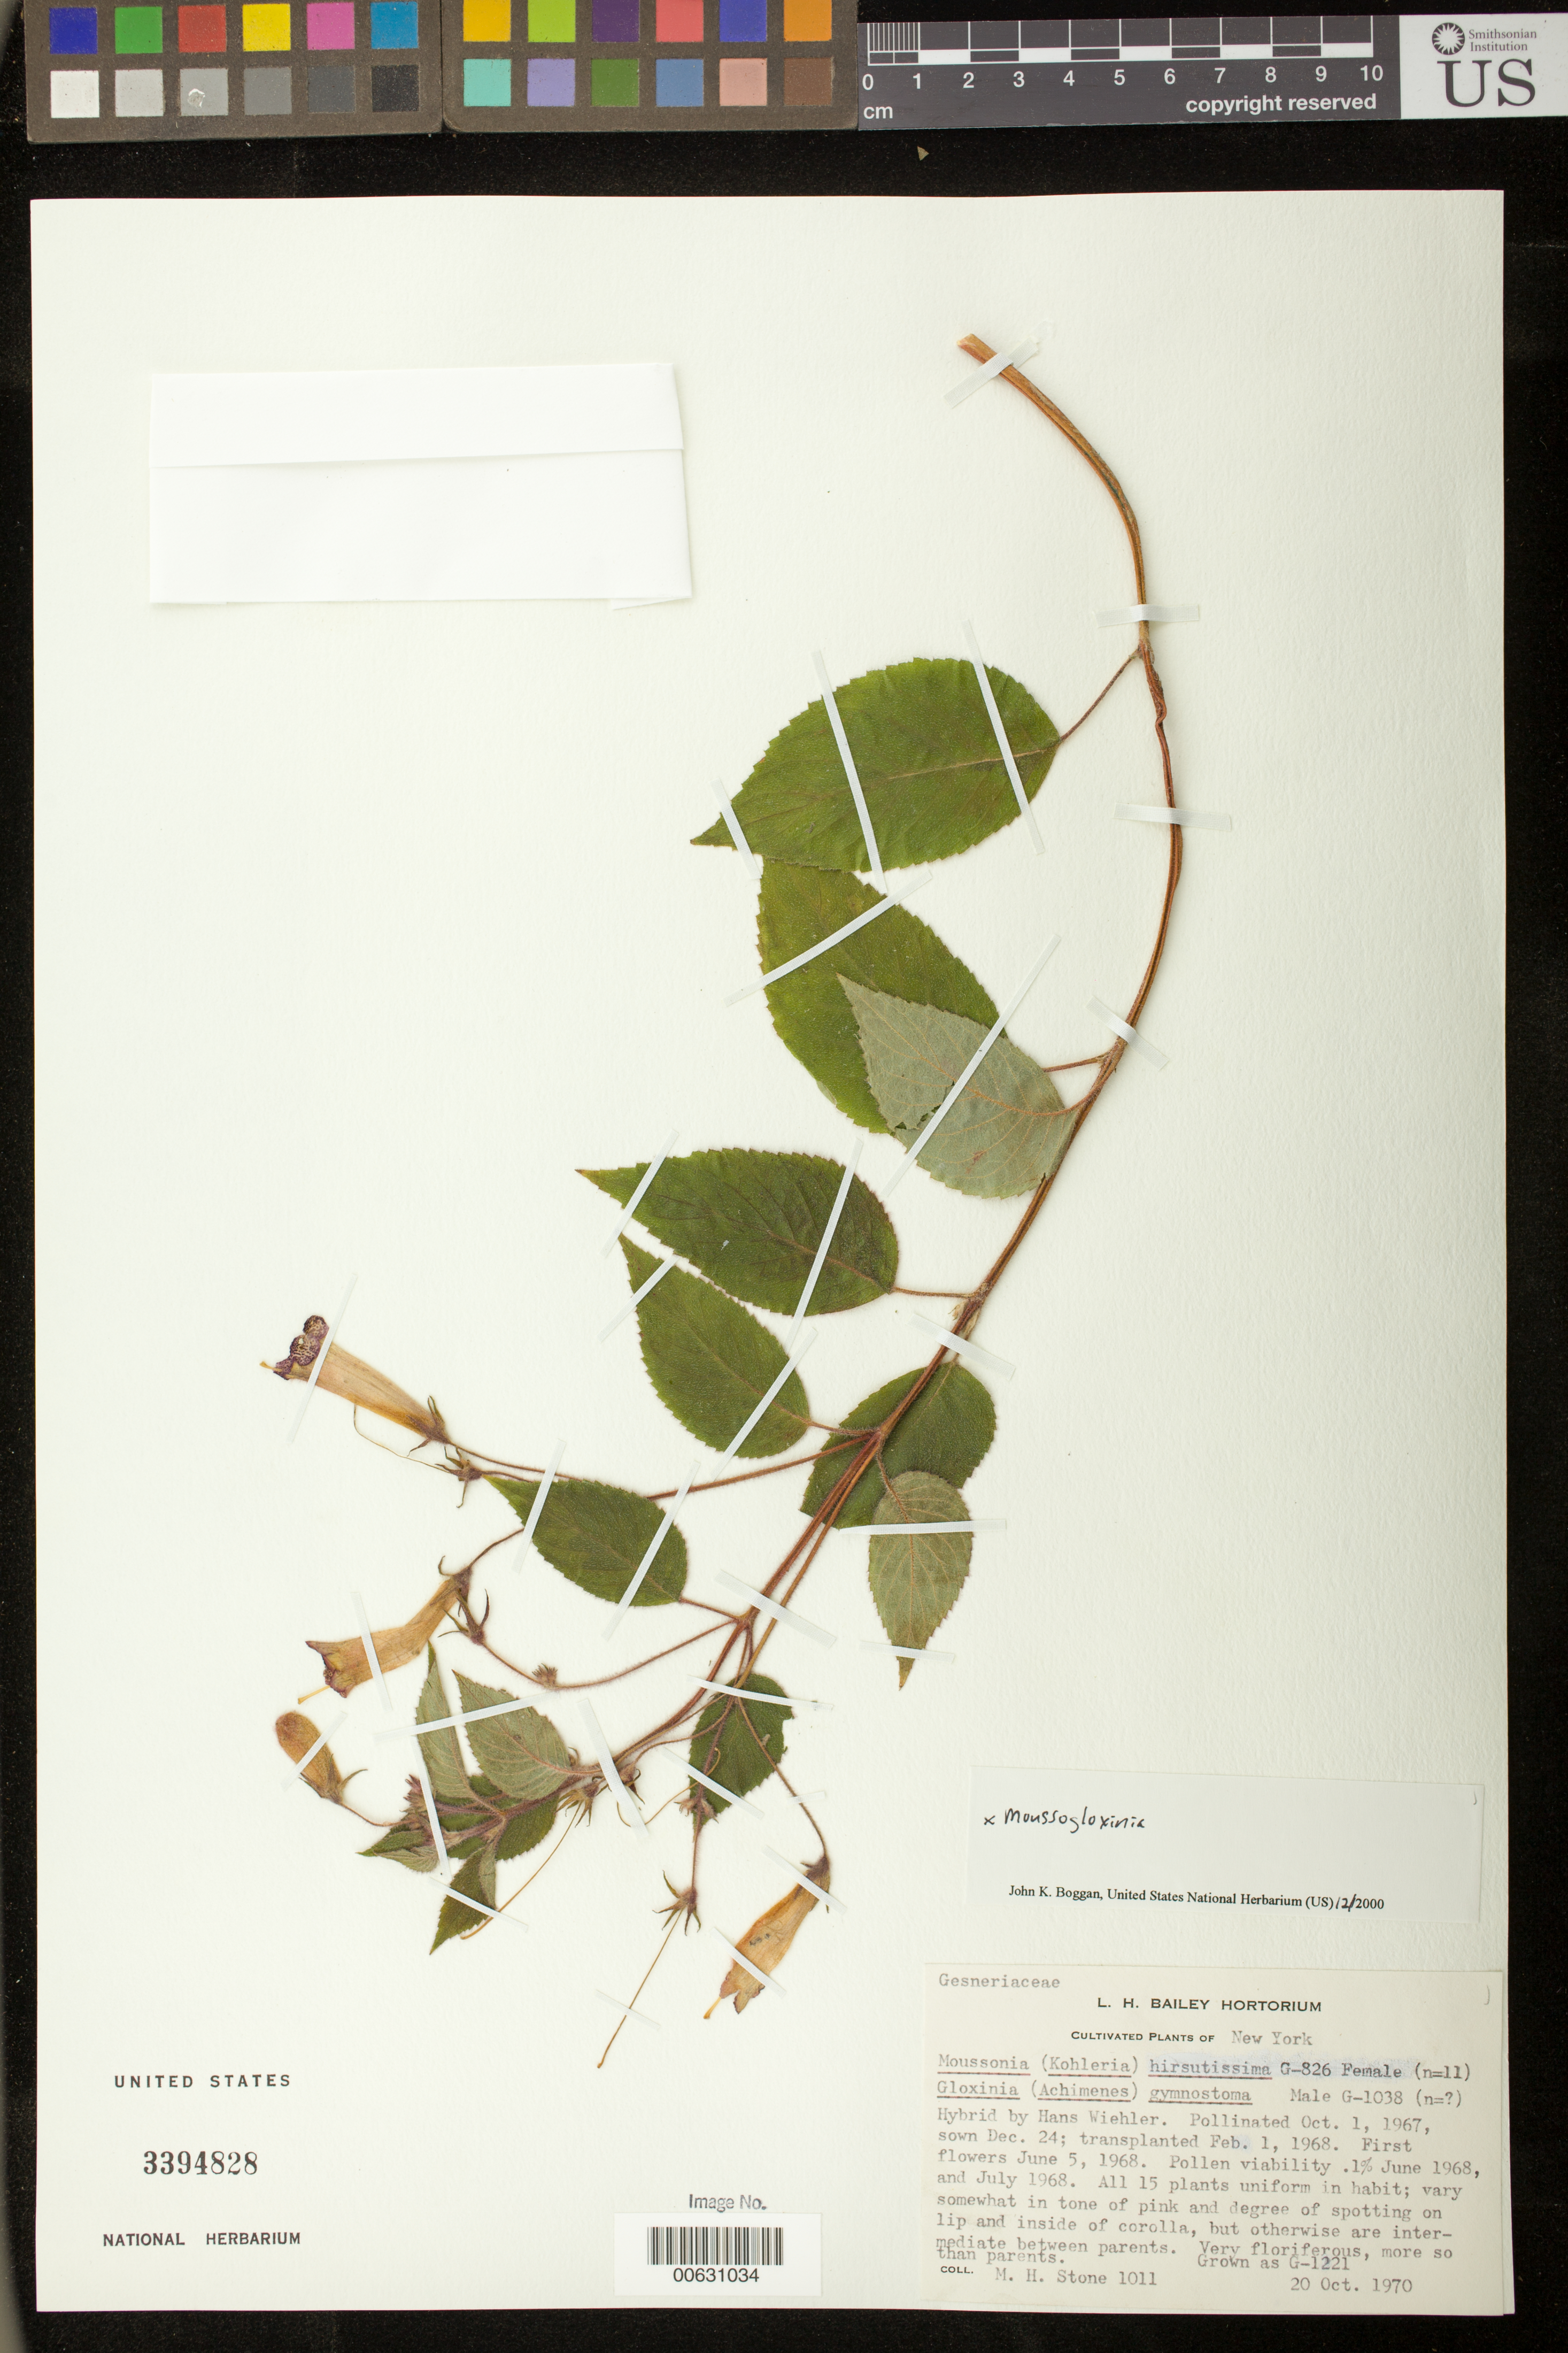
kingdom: Plantae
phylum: Tracheophyta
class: Magnoliopsida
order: Lamiales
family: Gesneriaceae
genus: Moussogloxinia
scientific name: x Moussogloxinia hybrid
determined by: Skog, Laurence E.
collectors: M. Stone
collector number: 1011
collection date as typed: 20 Oct 1970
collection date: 1970-10-20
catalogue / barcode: US 3394828